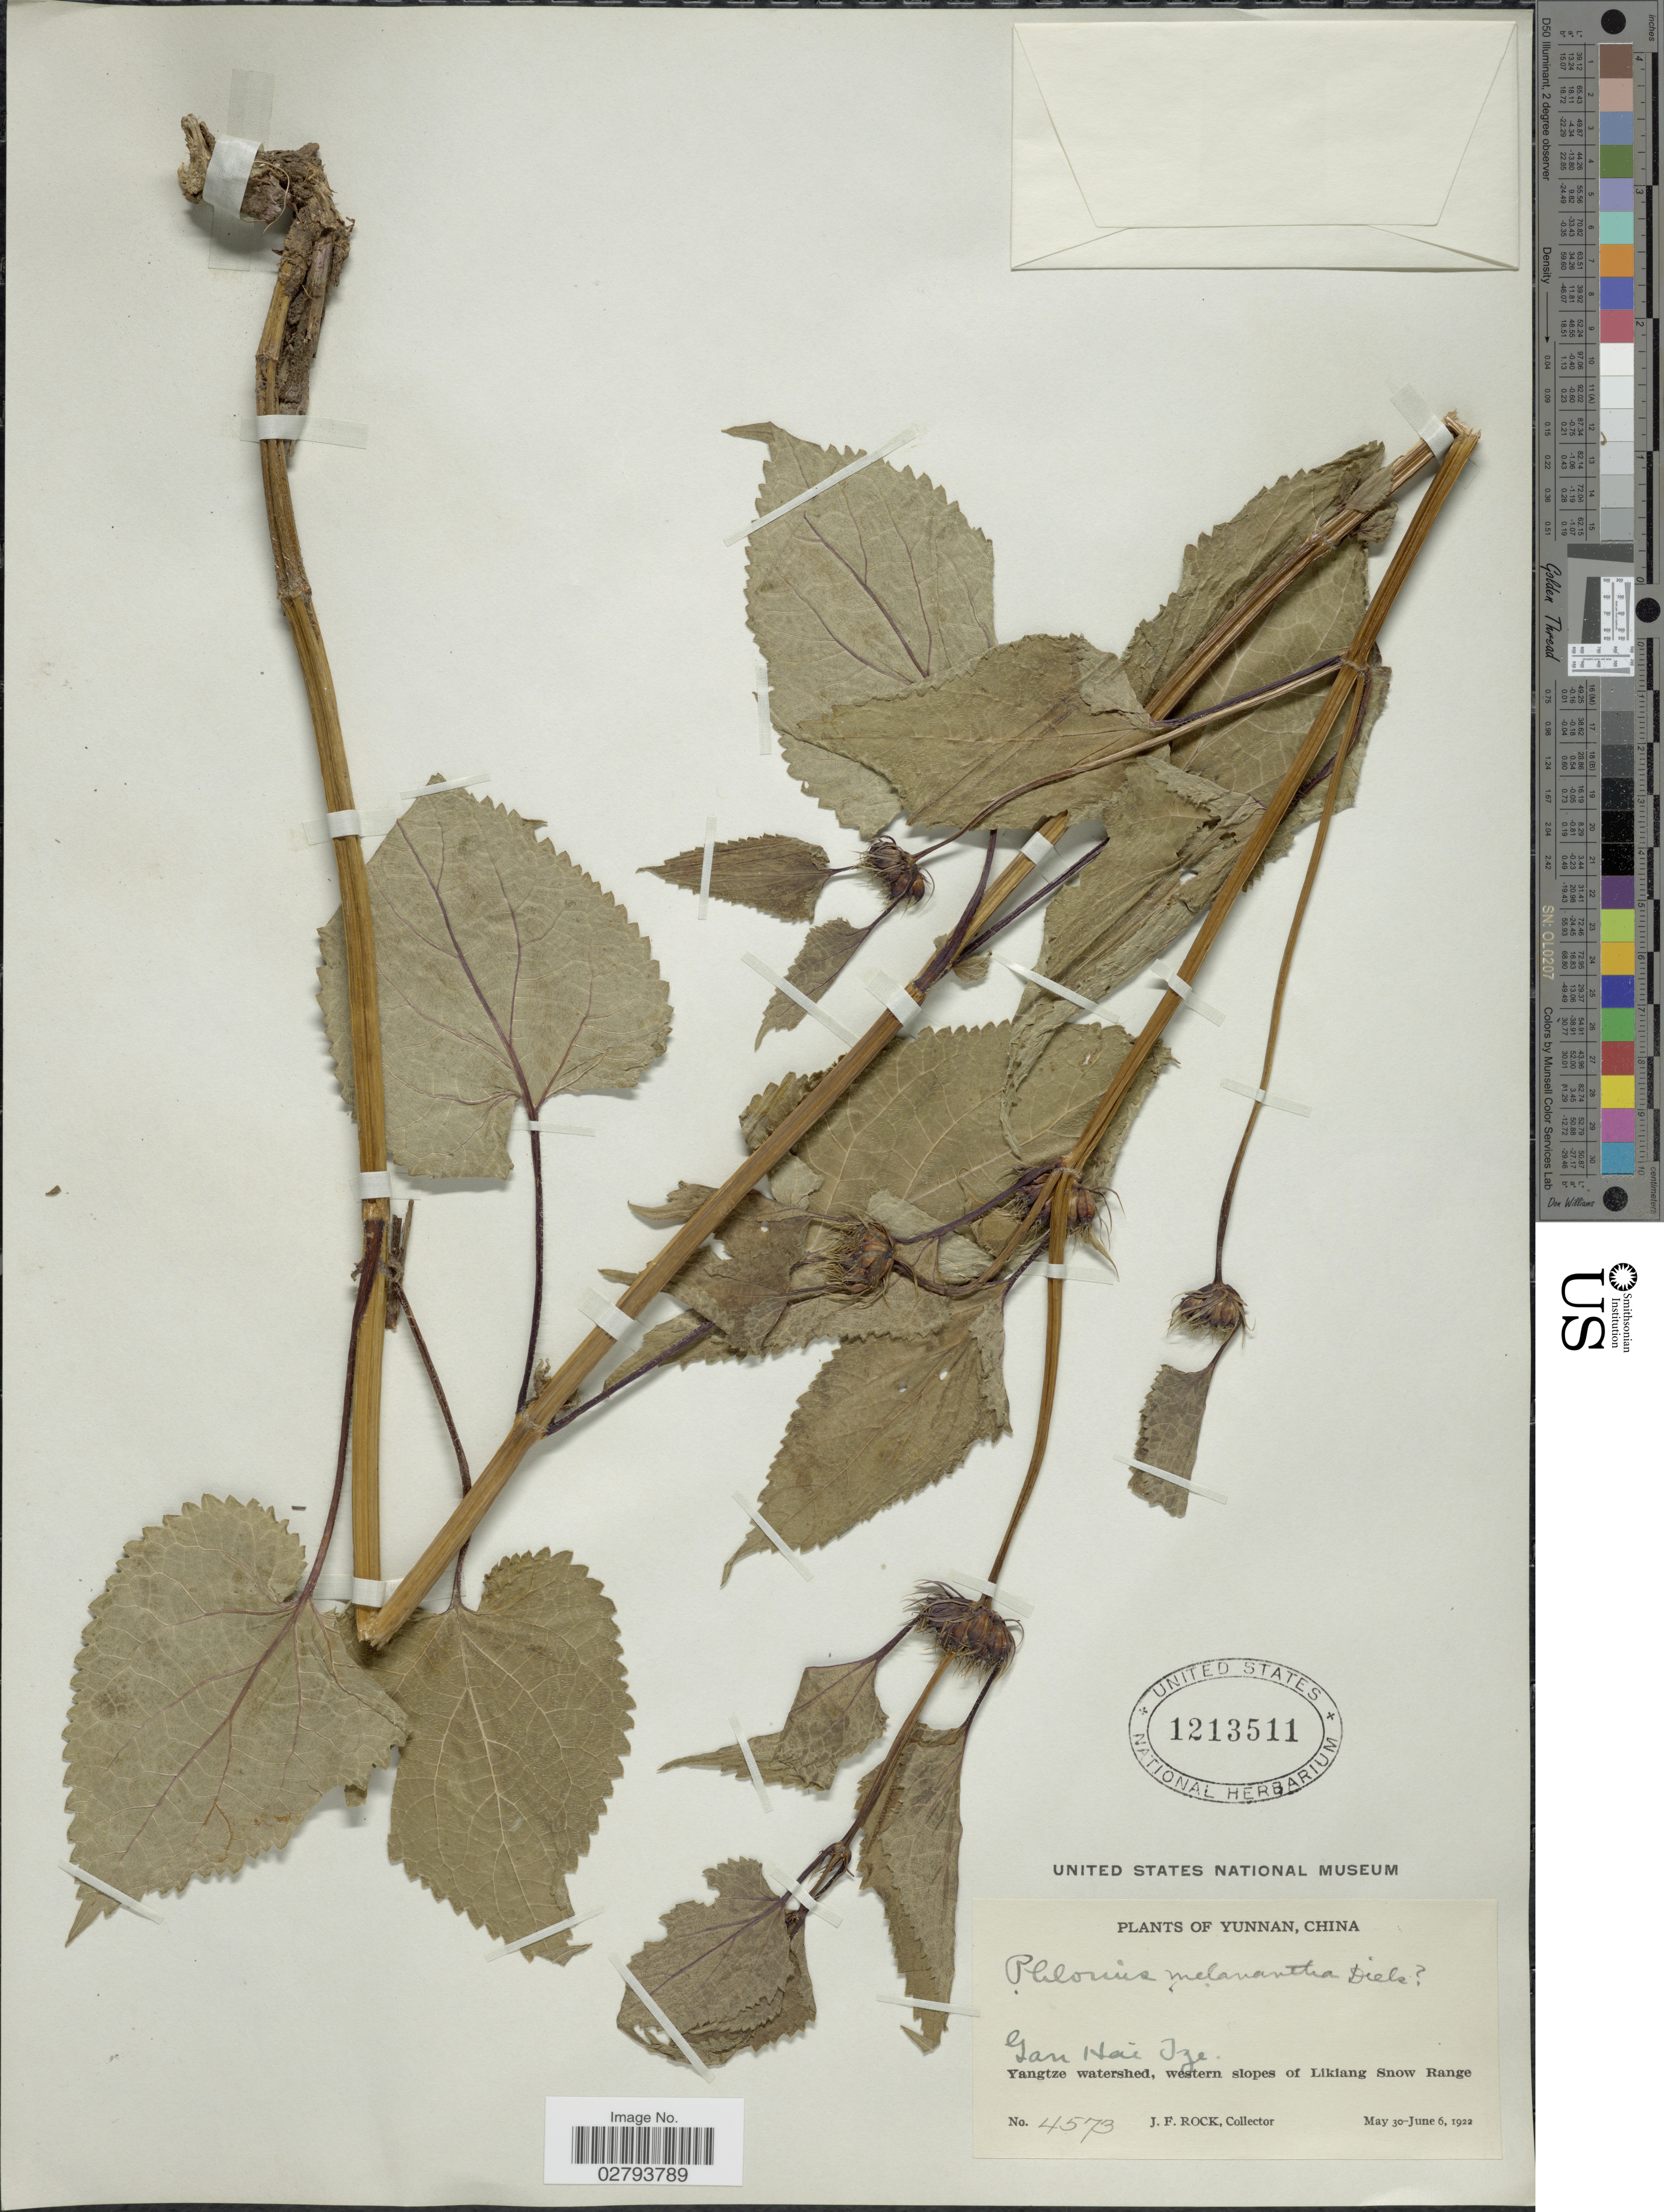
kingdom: Plantae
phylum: Tracheophyta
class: Magnoliopsida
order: Lamiales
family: Lamiaceae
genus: Phlomoides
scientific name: Phlomoides melanantha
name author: (Diels) Kamelin & Makhm.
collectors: J. Rock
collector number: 4573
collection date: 1922-05-30/1922-06-06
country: China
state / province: Yunnan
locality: Gan Hai Tze, Yangtze watershed, western slopes of Likiang Snow Range.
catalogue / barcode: US 1213511